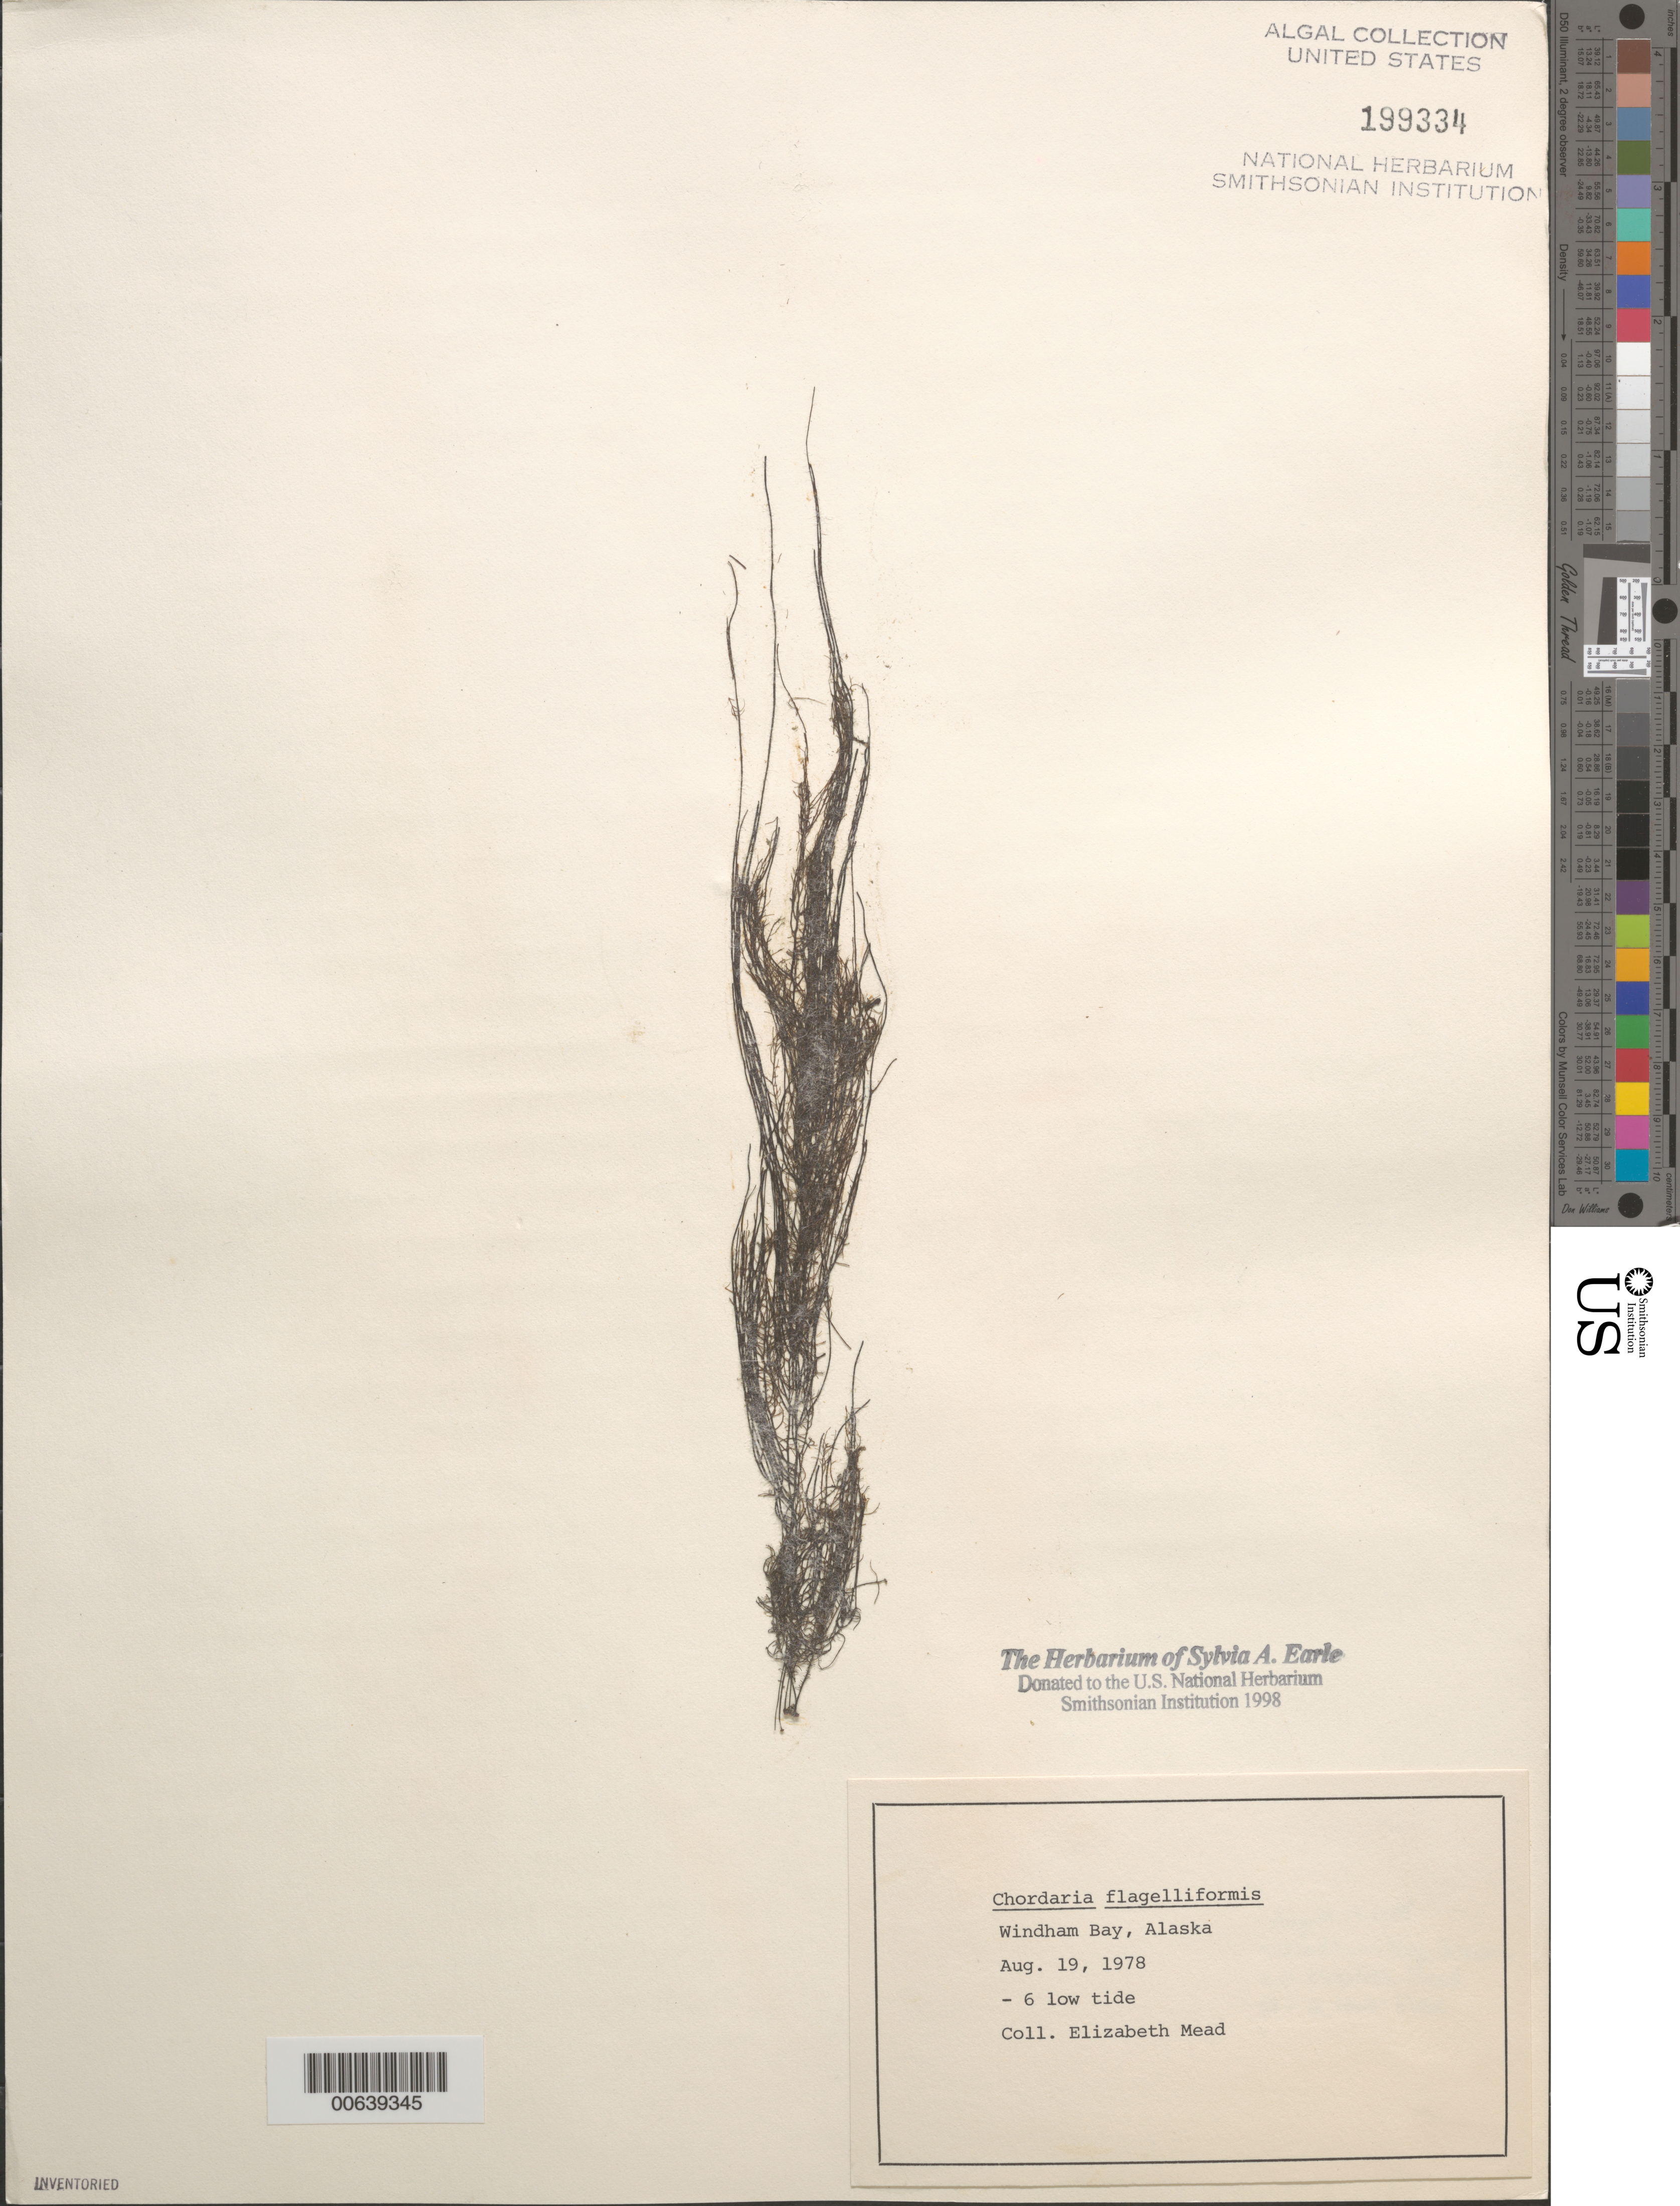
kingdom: Chromista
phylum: Ochrophyta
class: Phaeophyceae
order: Ectocarpales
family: Chordariaceae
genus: Chordaria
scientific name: Chordaria flagelliformis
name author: (Hudson) Grev.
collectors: E. Mead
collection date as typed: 19 Aug 1978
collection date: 1978-08-19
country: United States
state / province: Alaska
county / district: Skagway-Yakutat-Angoon Division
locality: Windham Bay, Glacier Bay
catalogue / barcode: US 199334